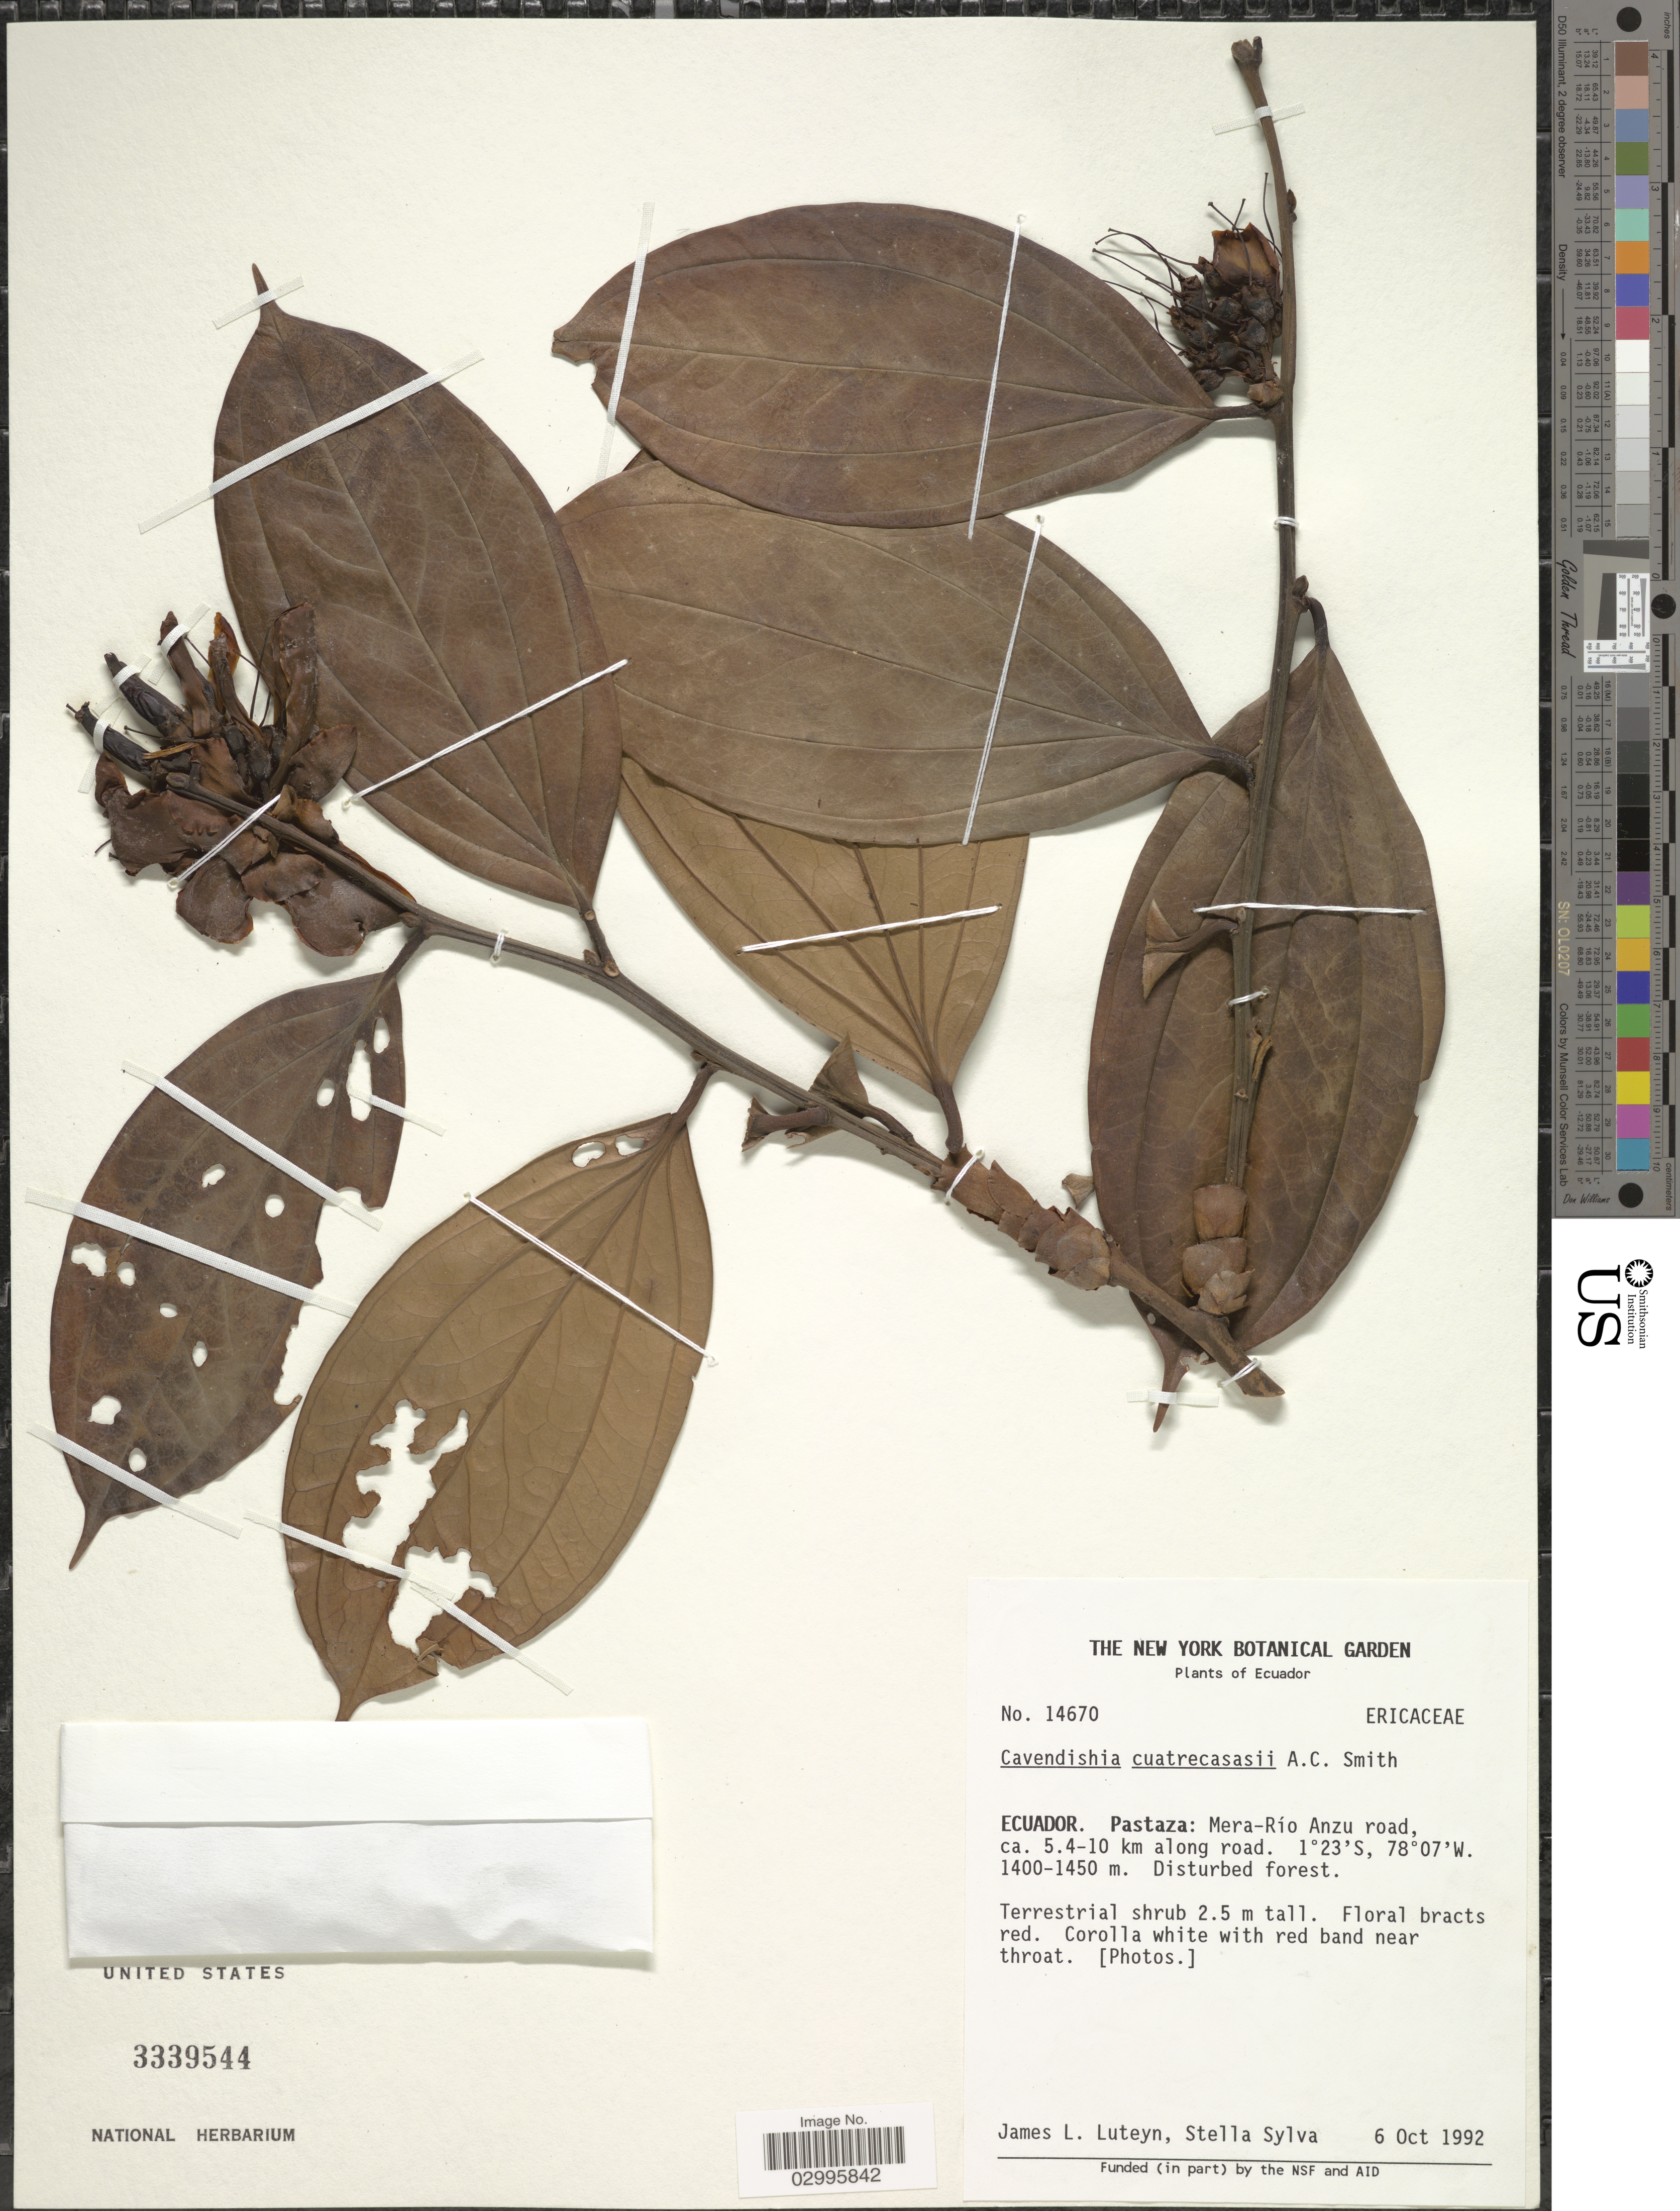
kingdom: Plantae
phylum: Tracheophyta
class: Magnoliopsida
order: Ericales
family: Ericaceae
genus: Cavendishia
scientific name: Cavendishia cuatrecasasii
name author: A.C. Sm. in Cuatrec.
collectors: J. Luteyn & S. Sylva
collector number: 14670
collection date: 1992-10-06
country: Ecuador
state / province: Pastaza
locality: Mera-Río Anzu road, ca. 5.4-10 km along road.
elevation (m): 1400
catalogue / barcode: US 3339544